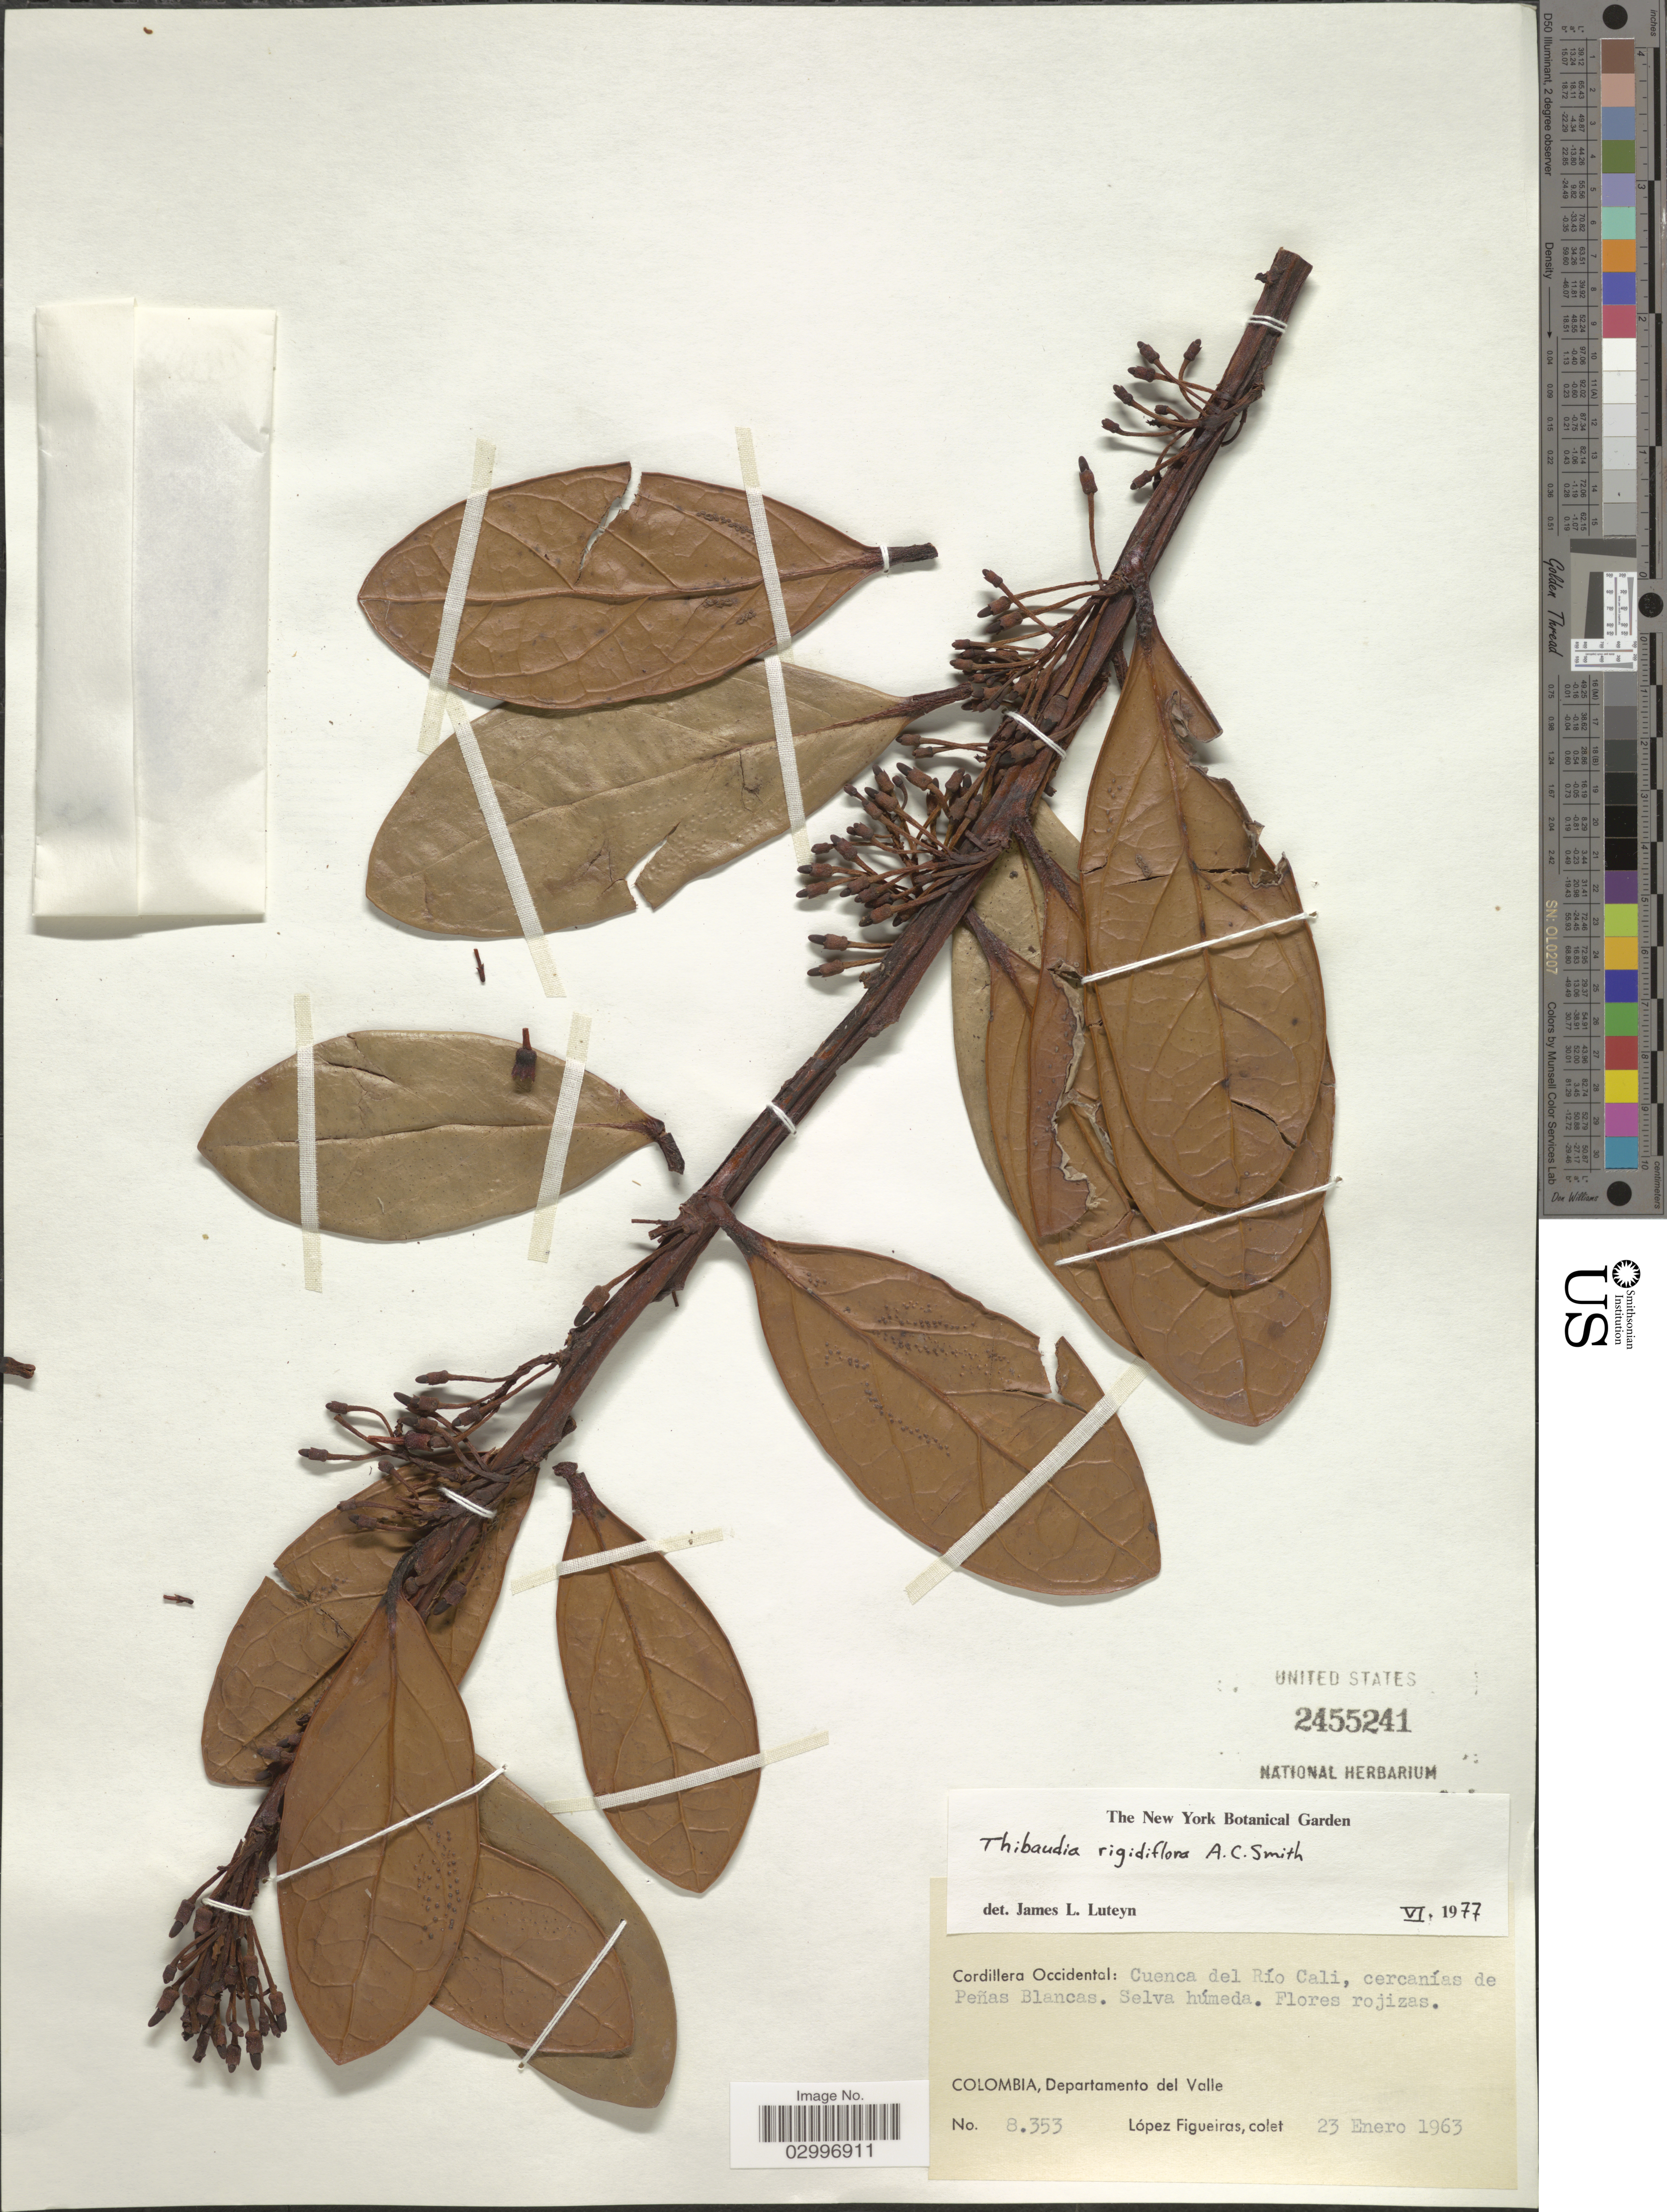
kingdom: Plantae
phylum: Tracheophyta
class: Magnoliopsida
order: Ericales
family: Ericaceae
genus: Thibaudia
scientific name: Thibaudia rigidiflora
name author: A.C. Sm.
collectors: M. López Figueiras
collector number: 8353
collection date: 1963-01-23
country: Colombia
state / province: Valle del Cauca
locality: Cordillera Occidental: Cuenca del Río Cali, cercanías de Peñas Blancas. Departamento del Valle.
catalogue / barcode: US 2455241